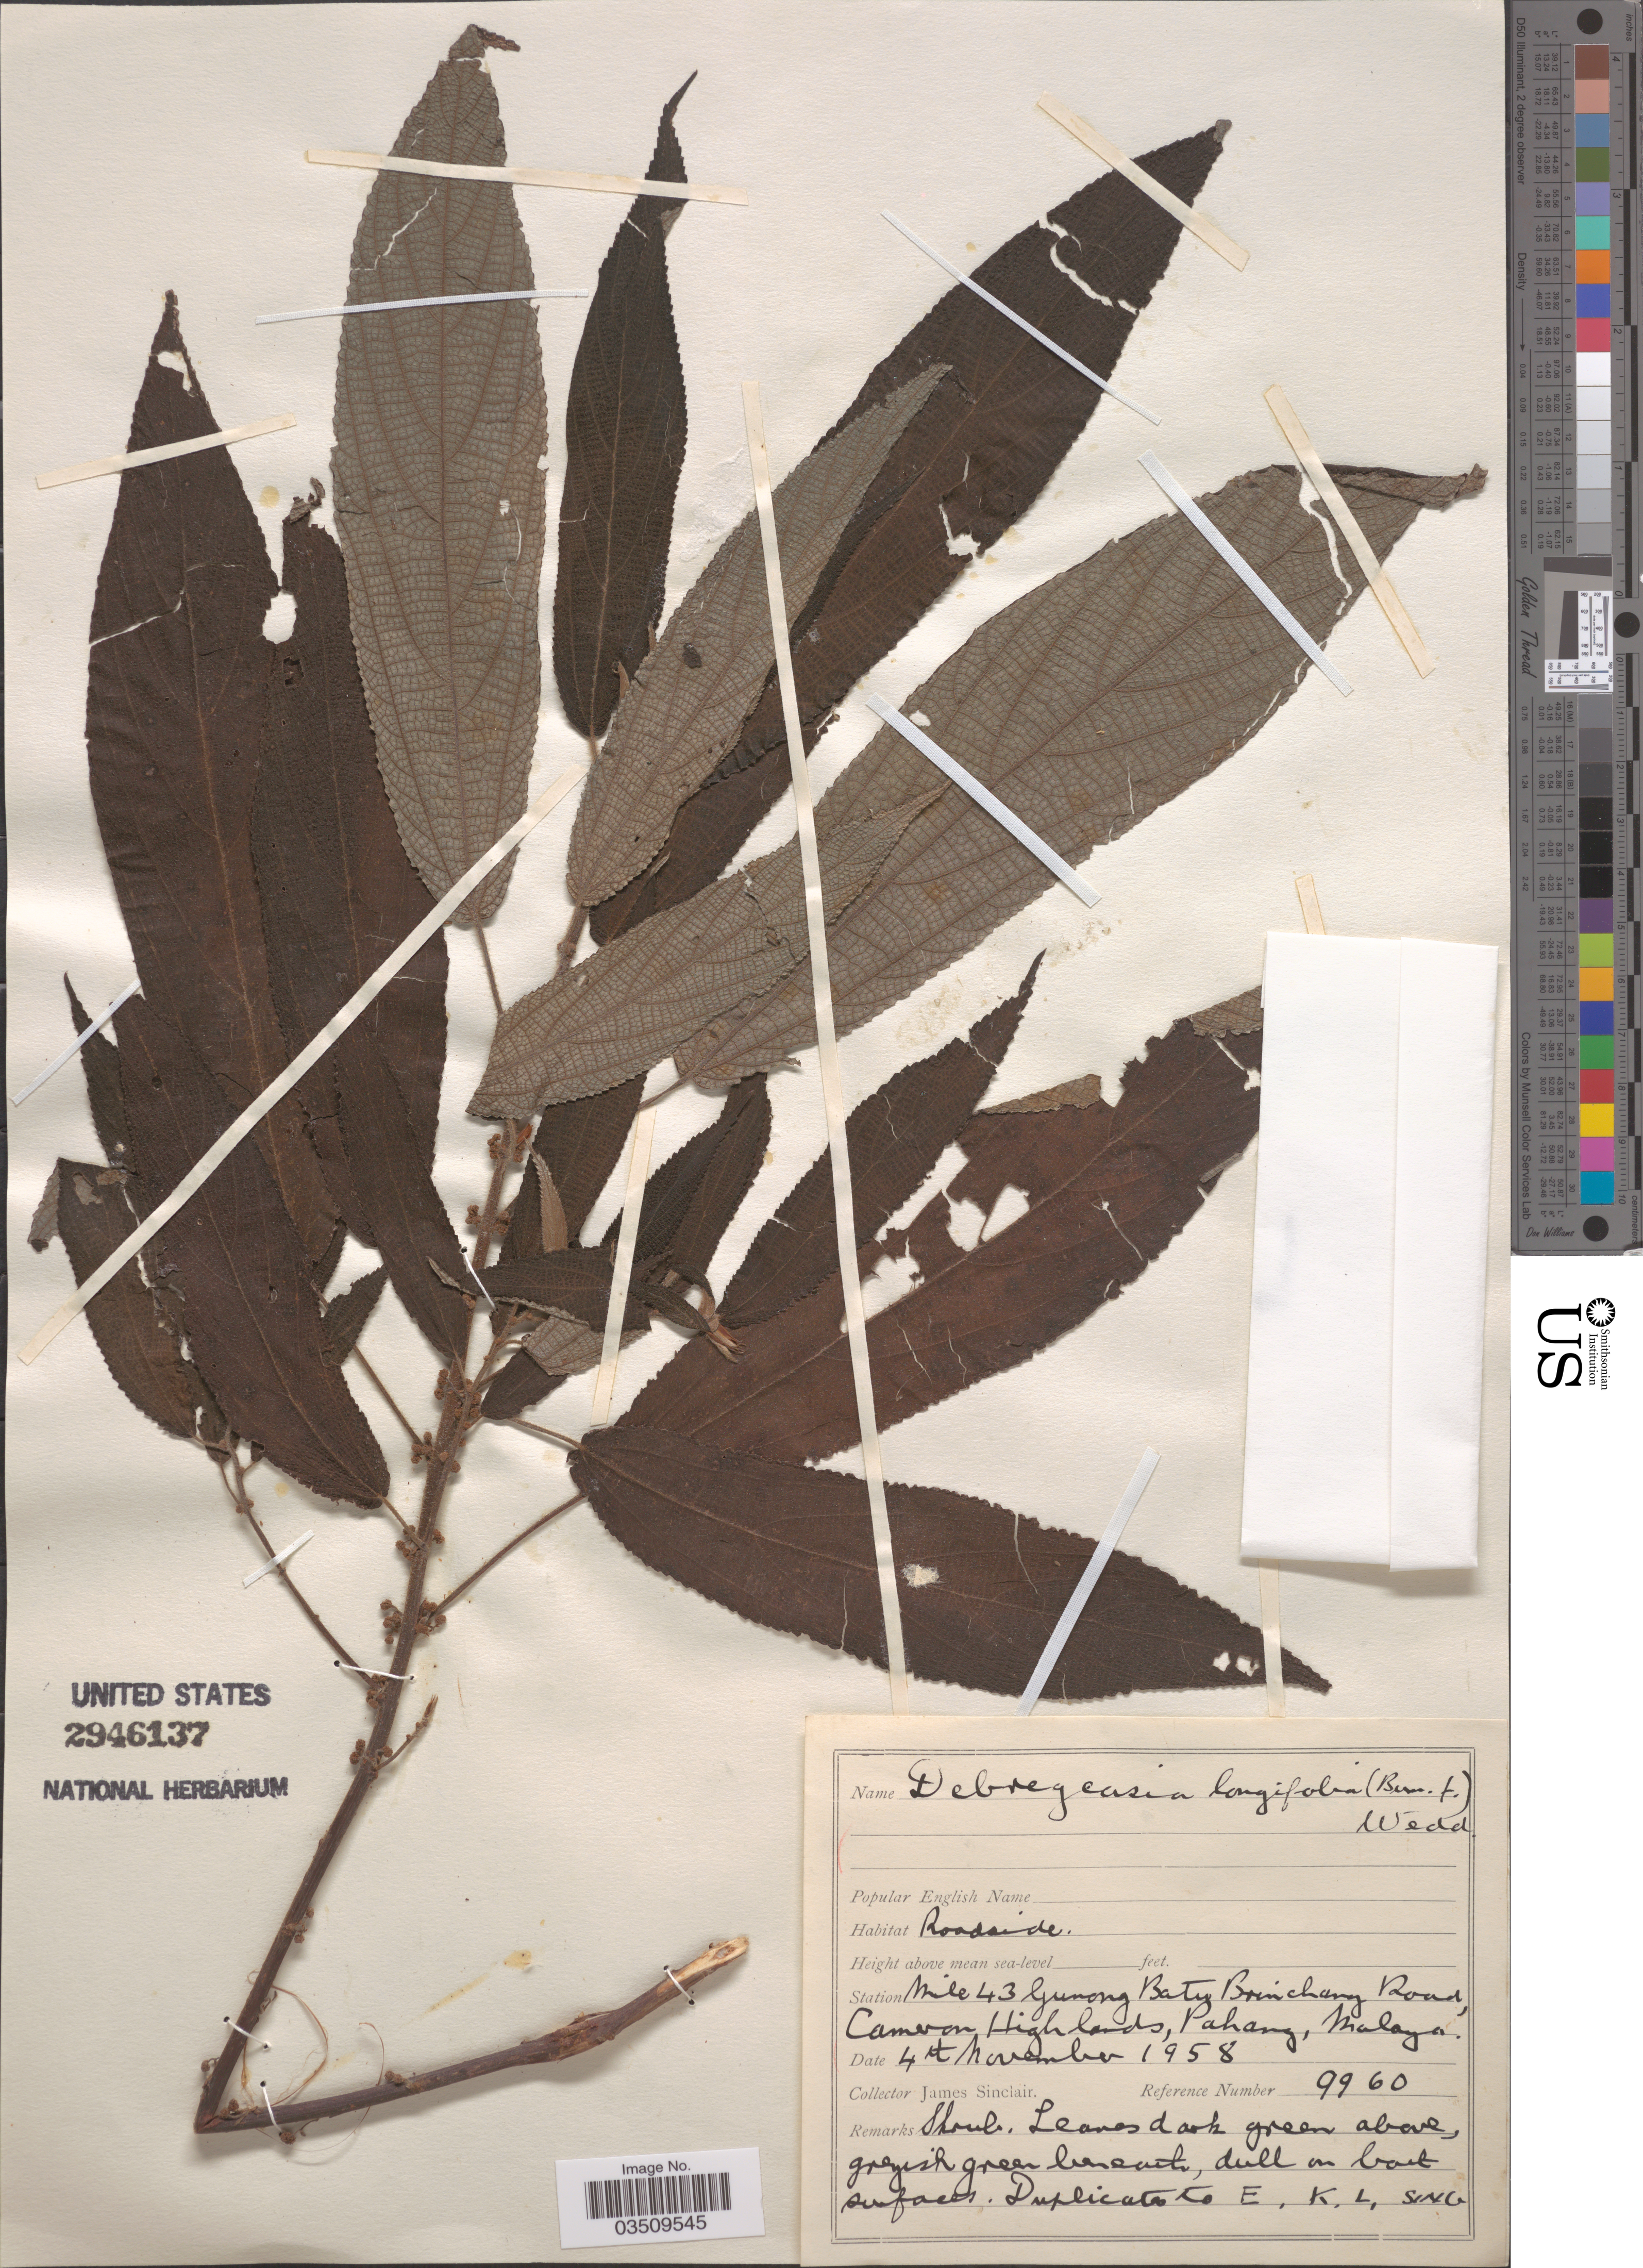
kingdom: Plantae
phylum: Tracheophyta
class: Magnoliopsida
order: Rosales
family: Urticaceae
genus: Debregeasia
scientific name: Debregeasia longifolia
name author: (Burm. f.) Wedd.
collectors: J. Sinclair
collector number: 9960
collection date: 1958-11-04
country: Malaysia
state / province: Pahang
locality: Station Mile 43 Gunong Baty Brinchang Road, Cameron Highlands, Pahang, Malaya.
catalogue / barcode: US 2946137